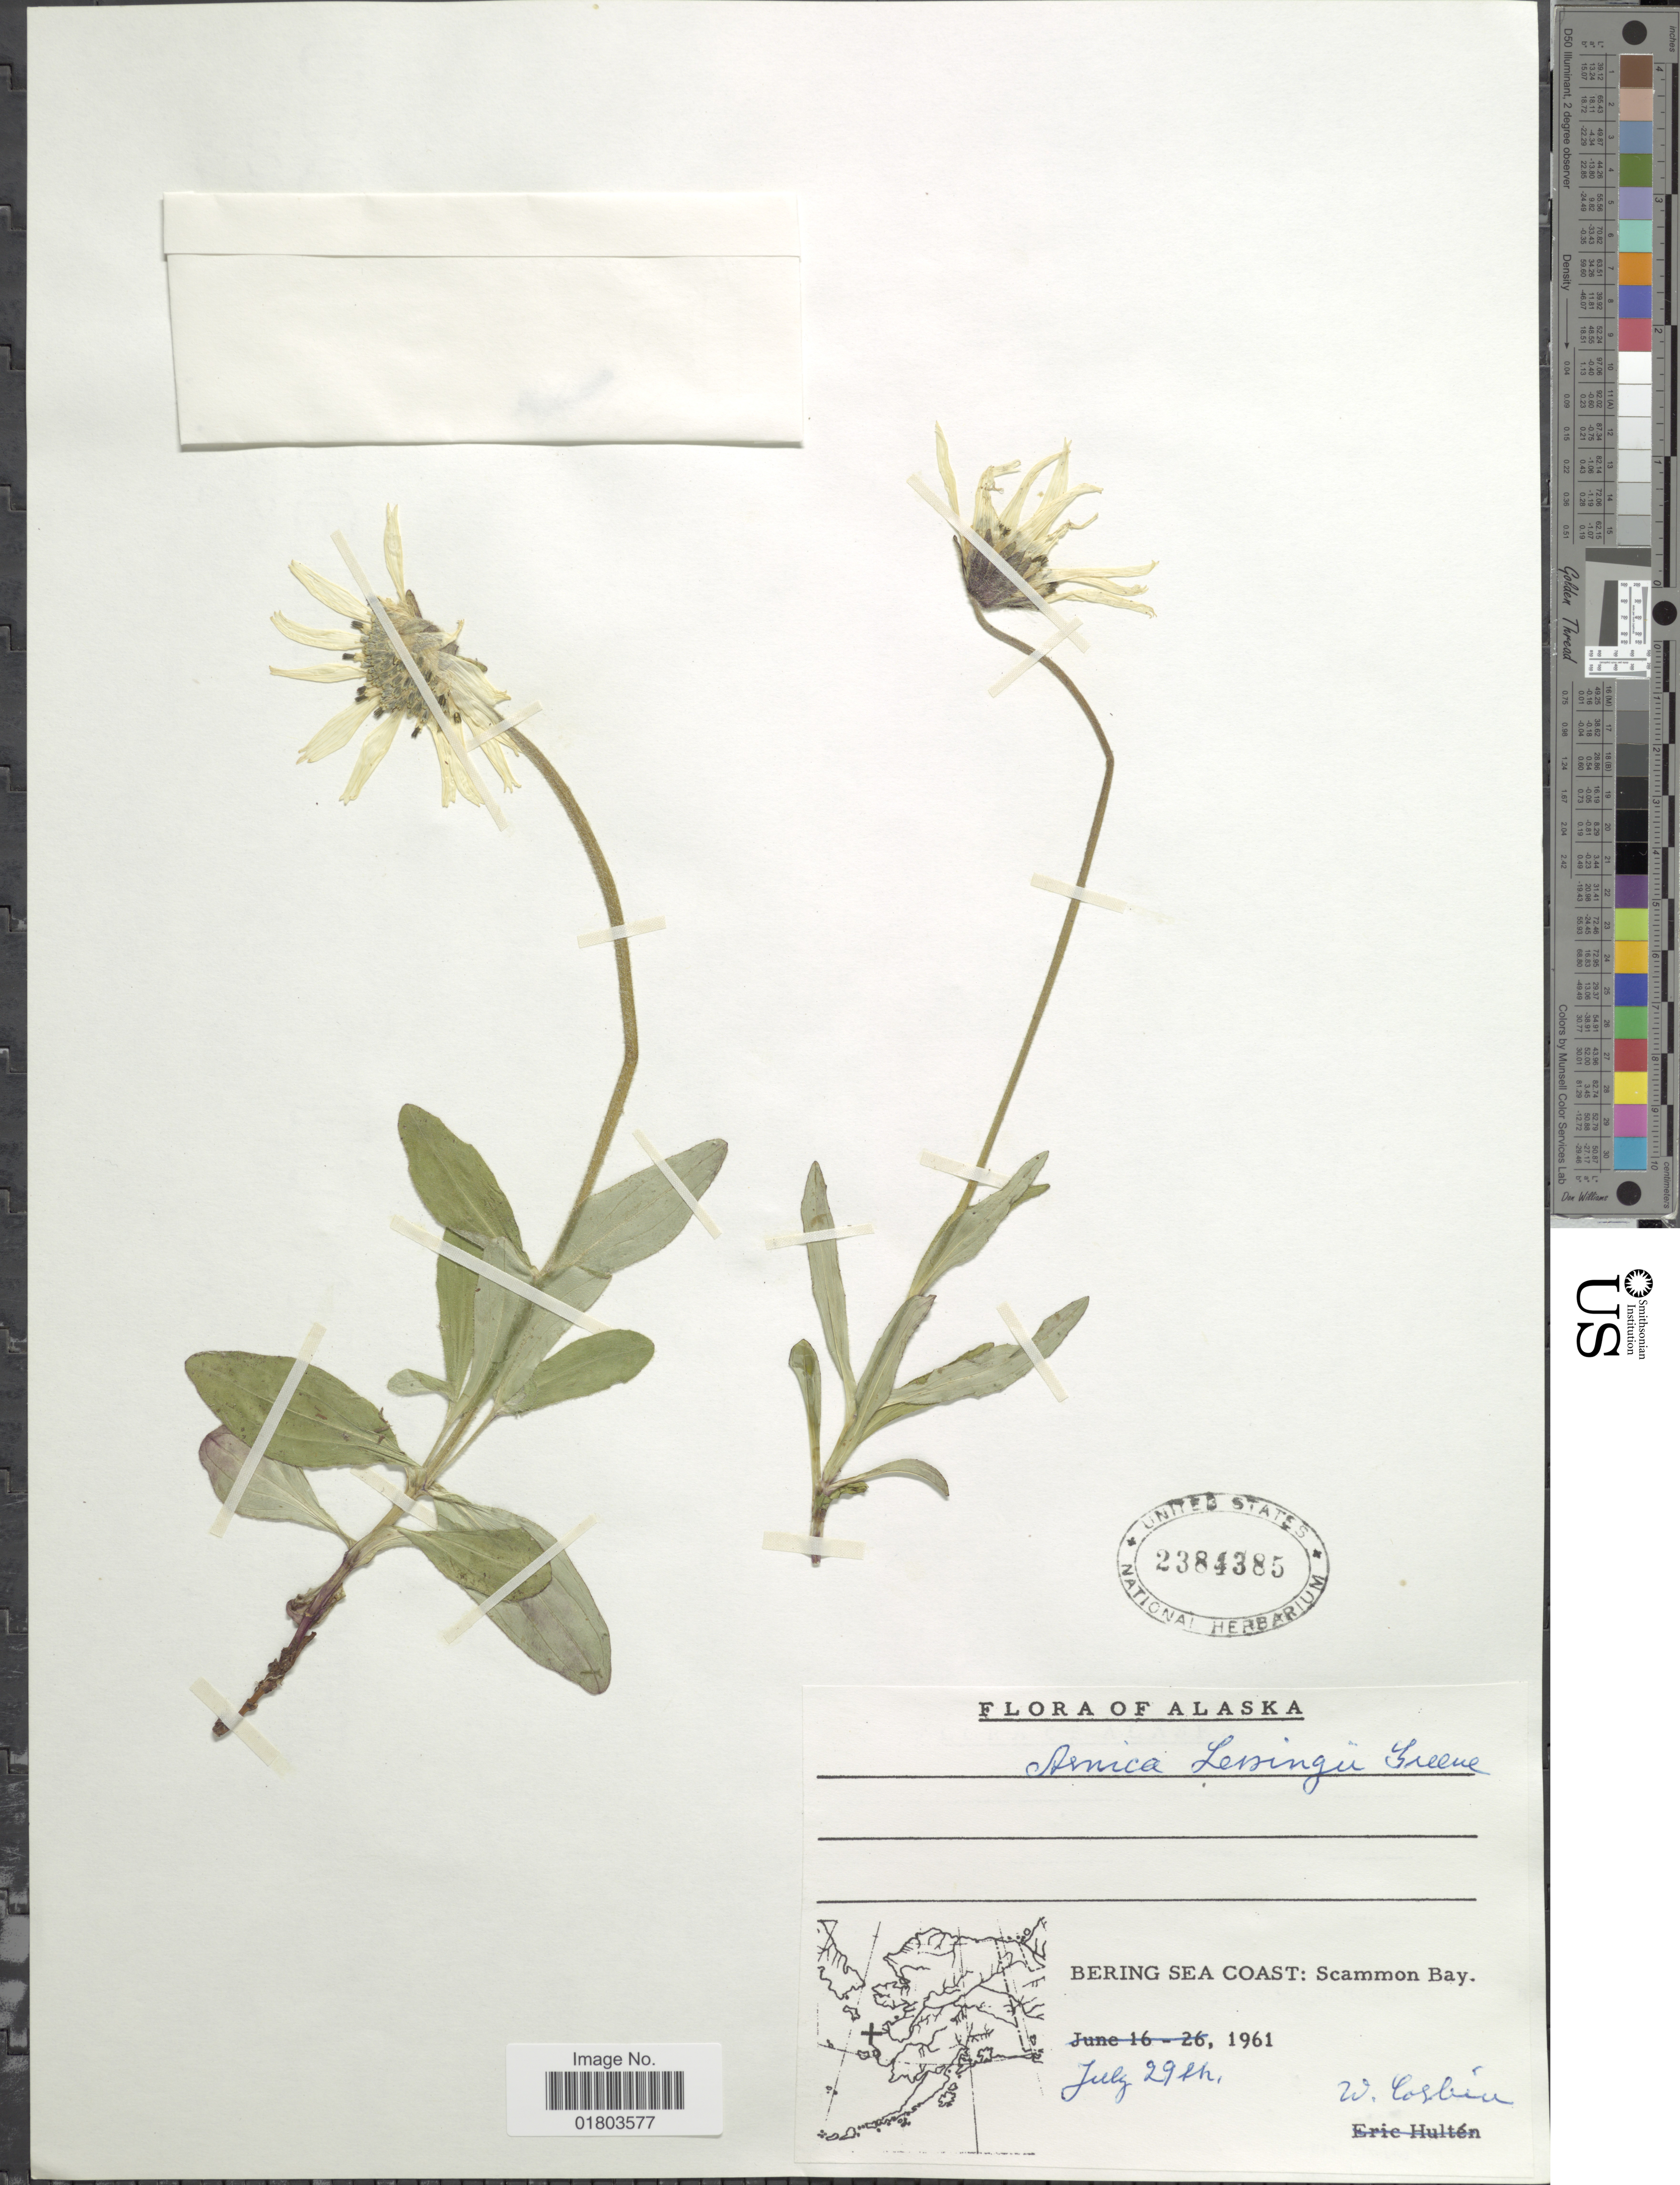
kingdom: Plantae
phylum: Tracheophyta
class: Magnoliopsida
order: Asterales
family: Asteraceae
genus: Arnica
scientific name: Arnica lessingii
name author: (Torr. & A. Gray) Greene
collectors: W. Corbin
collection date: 1961-07-29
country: United States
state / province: Alaska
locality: Bering Sea Coast: Scammon Bay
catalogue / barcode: US 2384385